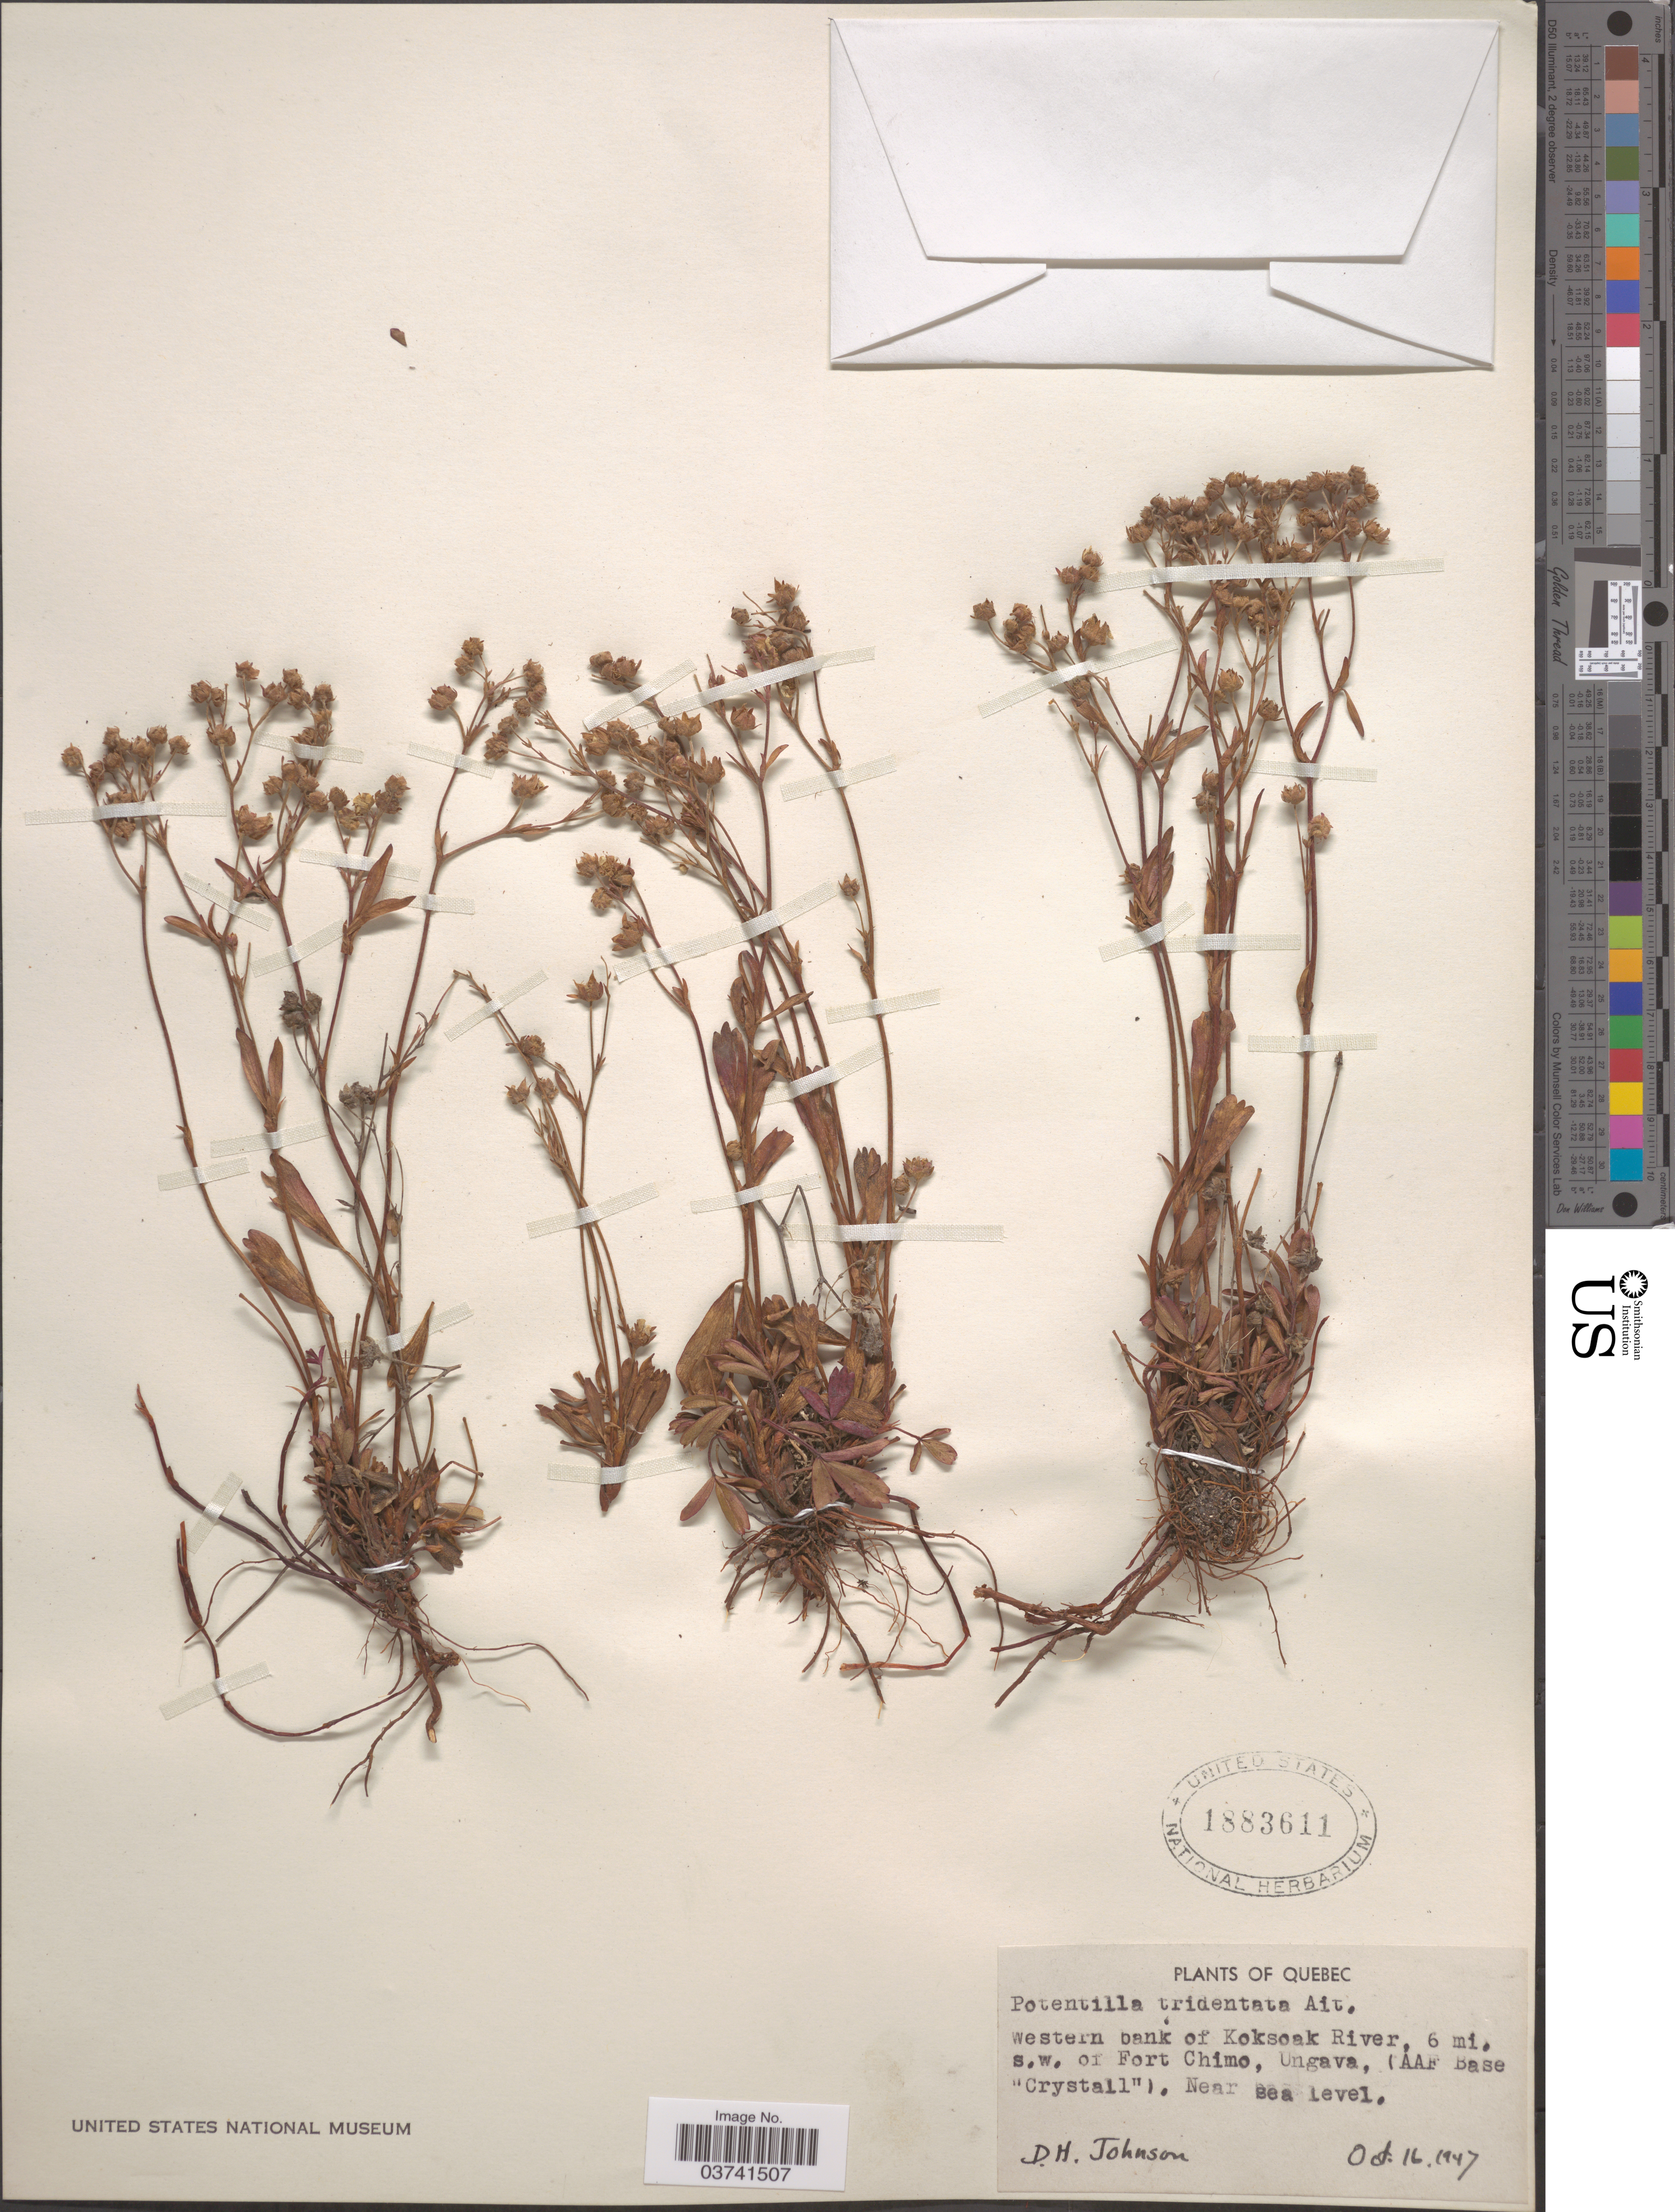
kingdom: Plantae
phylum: Tracheophyta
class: Magnoliopsida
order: Rosales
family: Rosaceae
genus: Potentilla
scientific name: Potentilla tridentata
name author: Aiton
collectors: D.H. Johnson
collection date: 1947-10-16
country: Canada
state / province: Quebec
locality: Western bank of Koksoak River, 6 mi. s.w. of Fort Chimo, Ungava, (AAF Base "Crystall").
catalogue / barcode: US 1883611